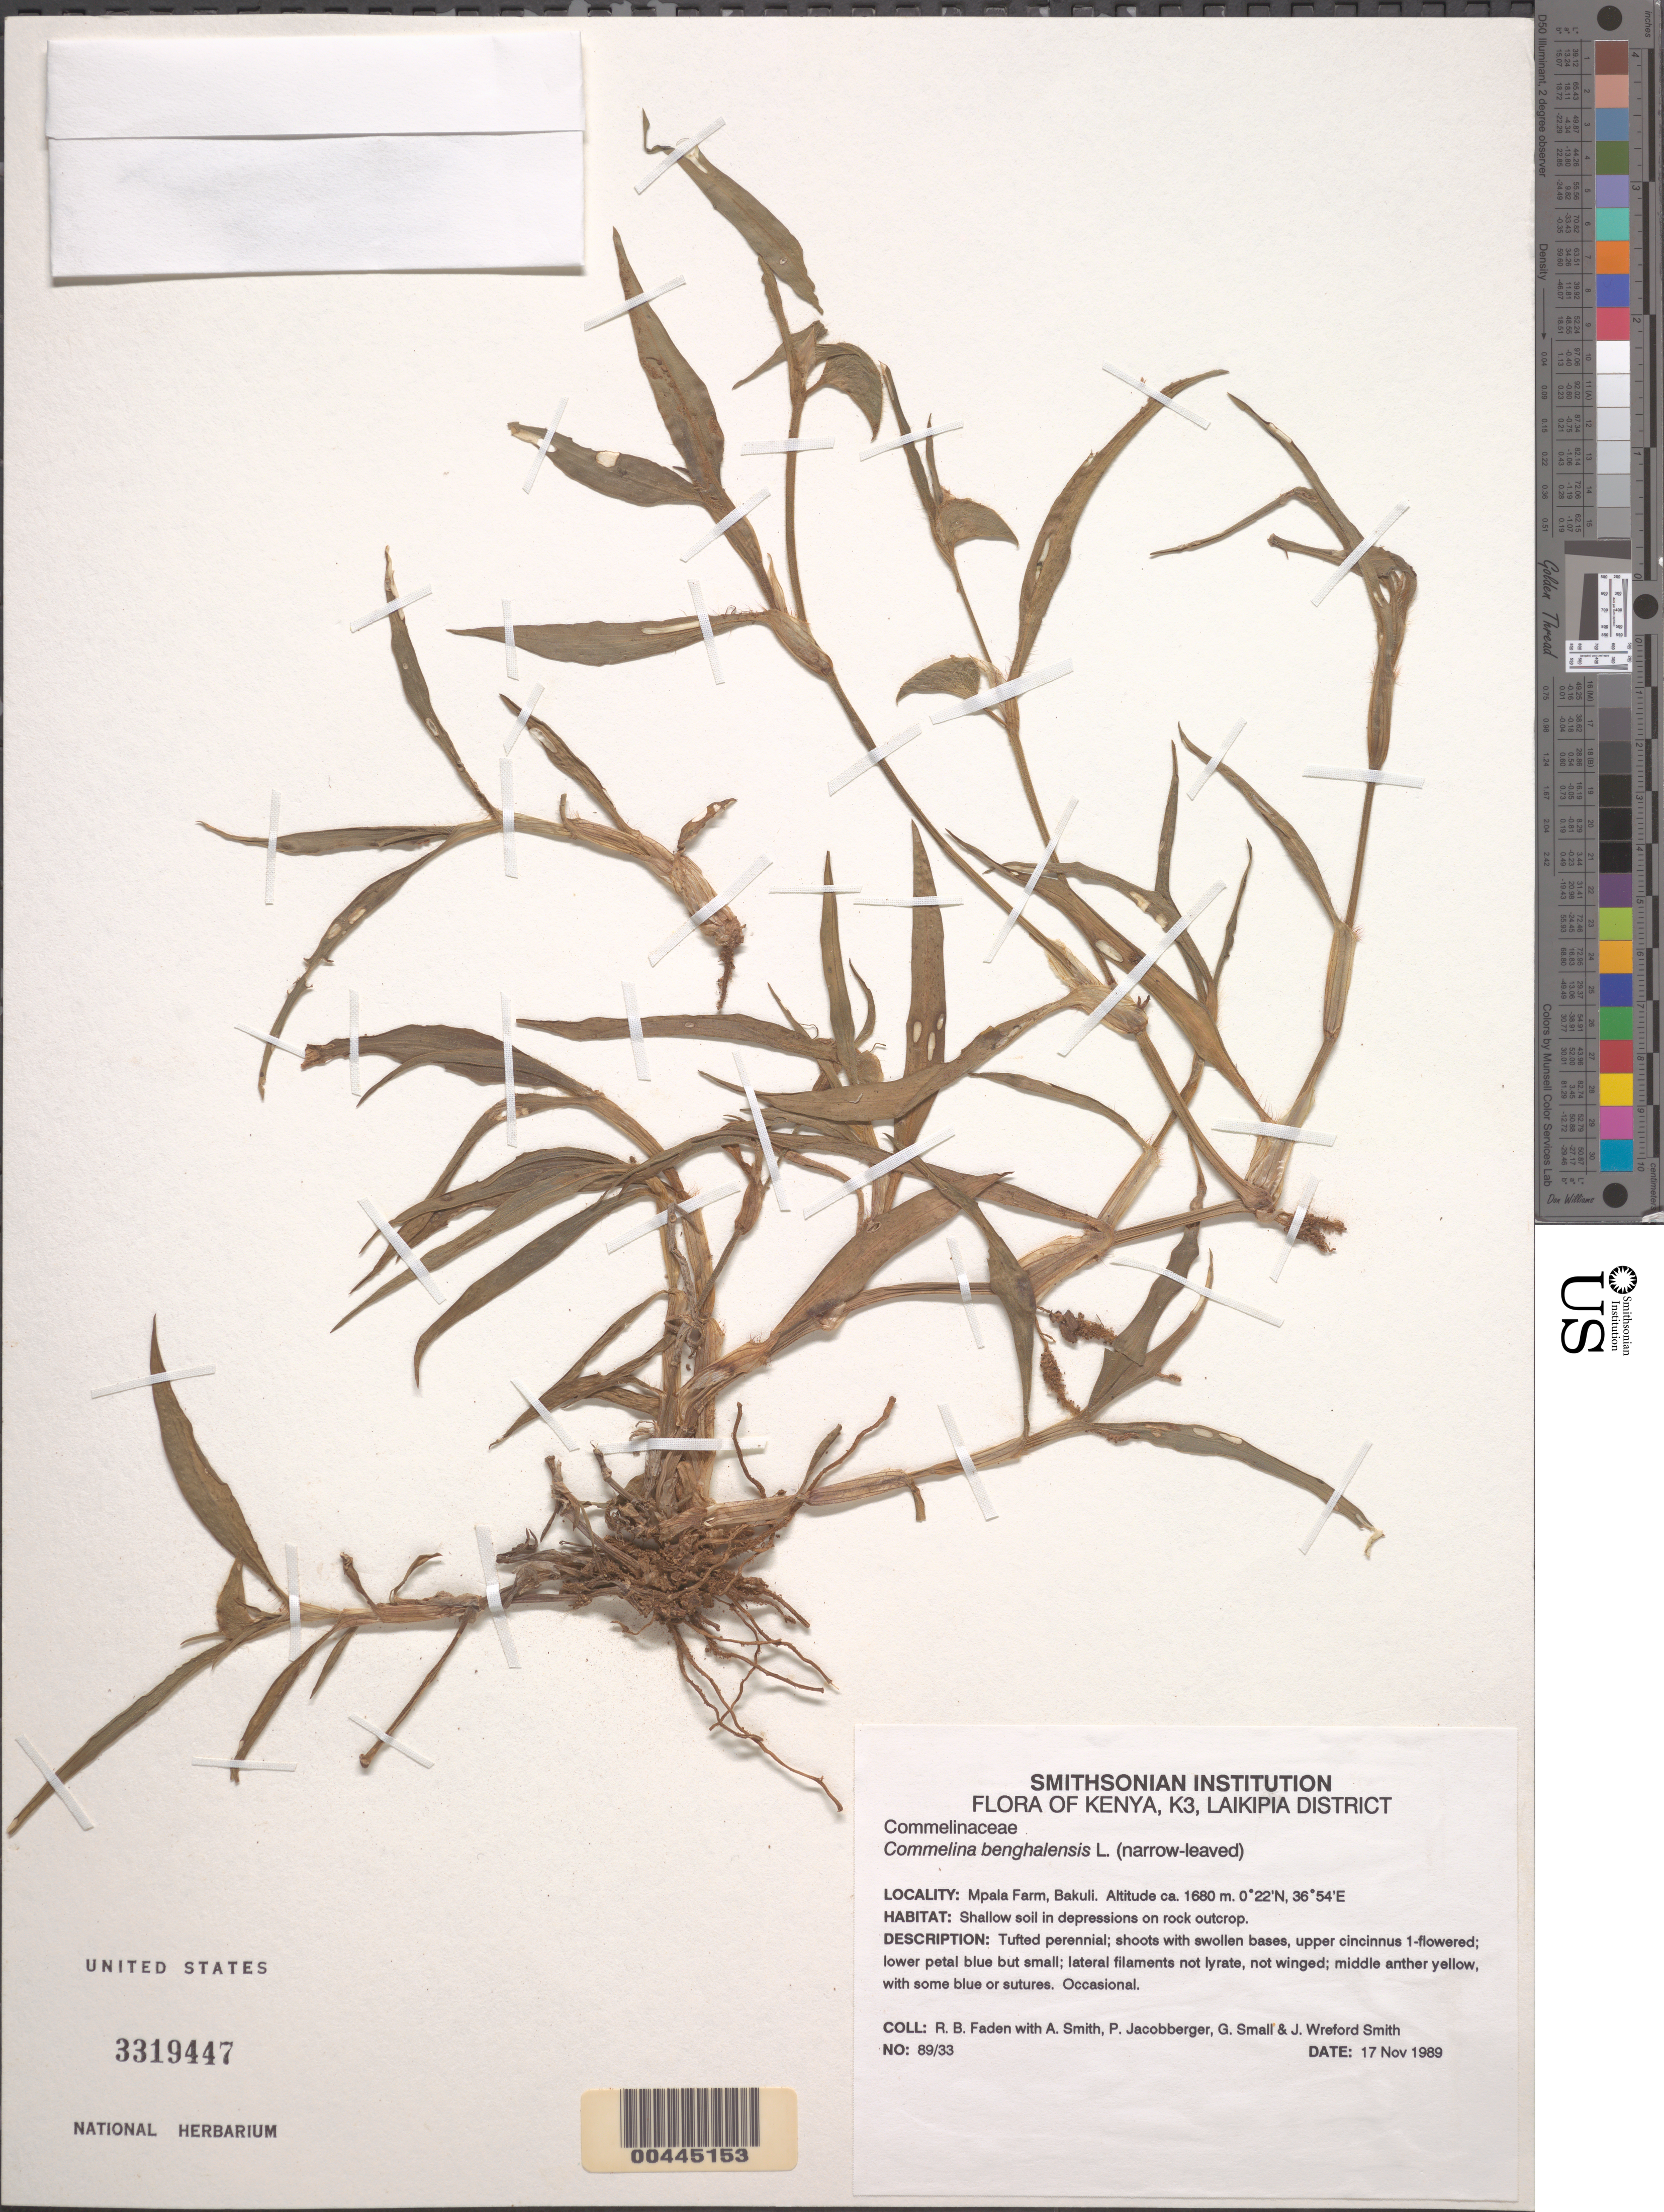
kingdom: Plantae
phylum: Tracheophyta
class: Liliopsida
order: Commelinales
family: Commelinaceae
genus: Commelina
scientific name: Commelina benghalensis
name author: L.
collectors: R. B. Faden, A. Smith, P. Jacobberger, G. Small & J. W. Smith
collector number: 89/33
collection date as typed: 17 Nov 1989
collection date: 1989-11-17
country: Kenya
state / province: Laikipia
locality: Mpala farm, round rock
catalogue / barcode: US 3319447